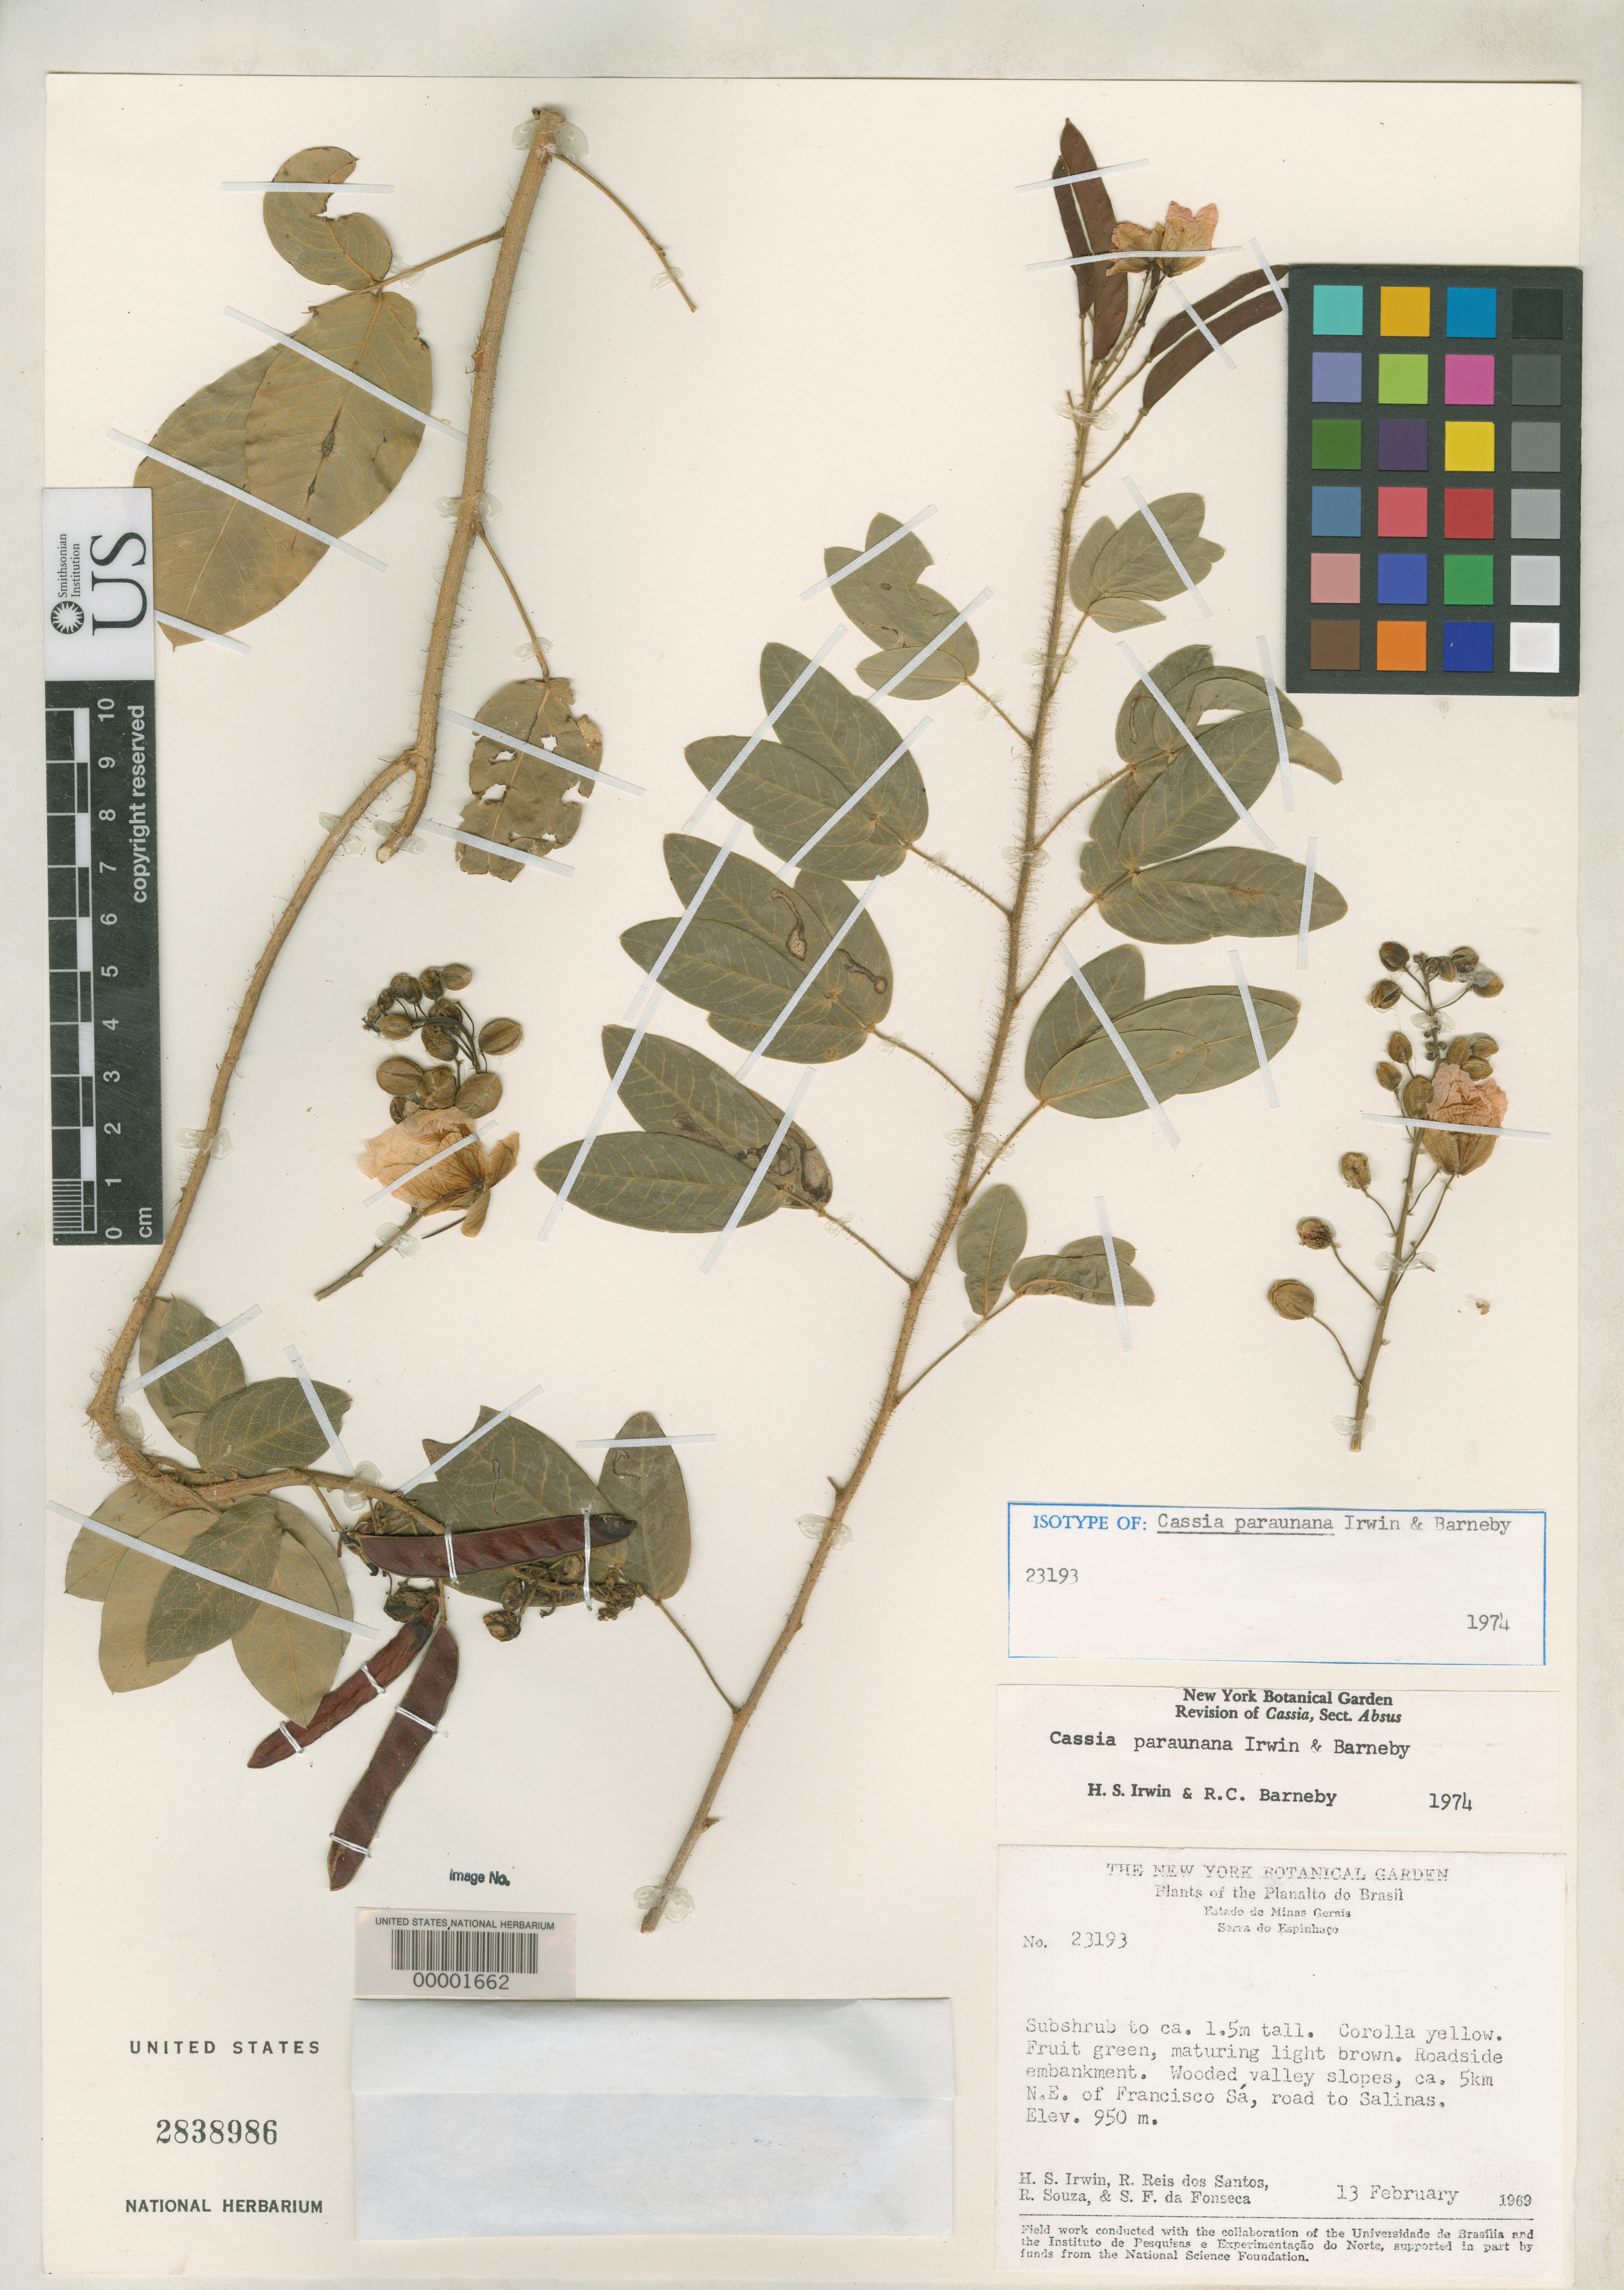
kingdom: Plantae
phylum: Tracheophyta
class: Magnoliopsida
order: Fabales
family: Fabaceae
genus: Cassia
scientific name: Cassia parauana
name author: H.S. Irwin & Barneby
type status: Isotype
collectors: H. Irwin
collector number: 23193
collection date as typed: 13 Feb 1969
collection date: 1969-02-13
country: Brazil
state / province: Minas Gerais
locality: Northeast of Francisco Sa, on road to Salinas.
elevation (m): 950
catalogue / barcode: US 2838986